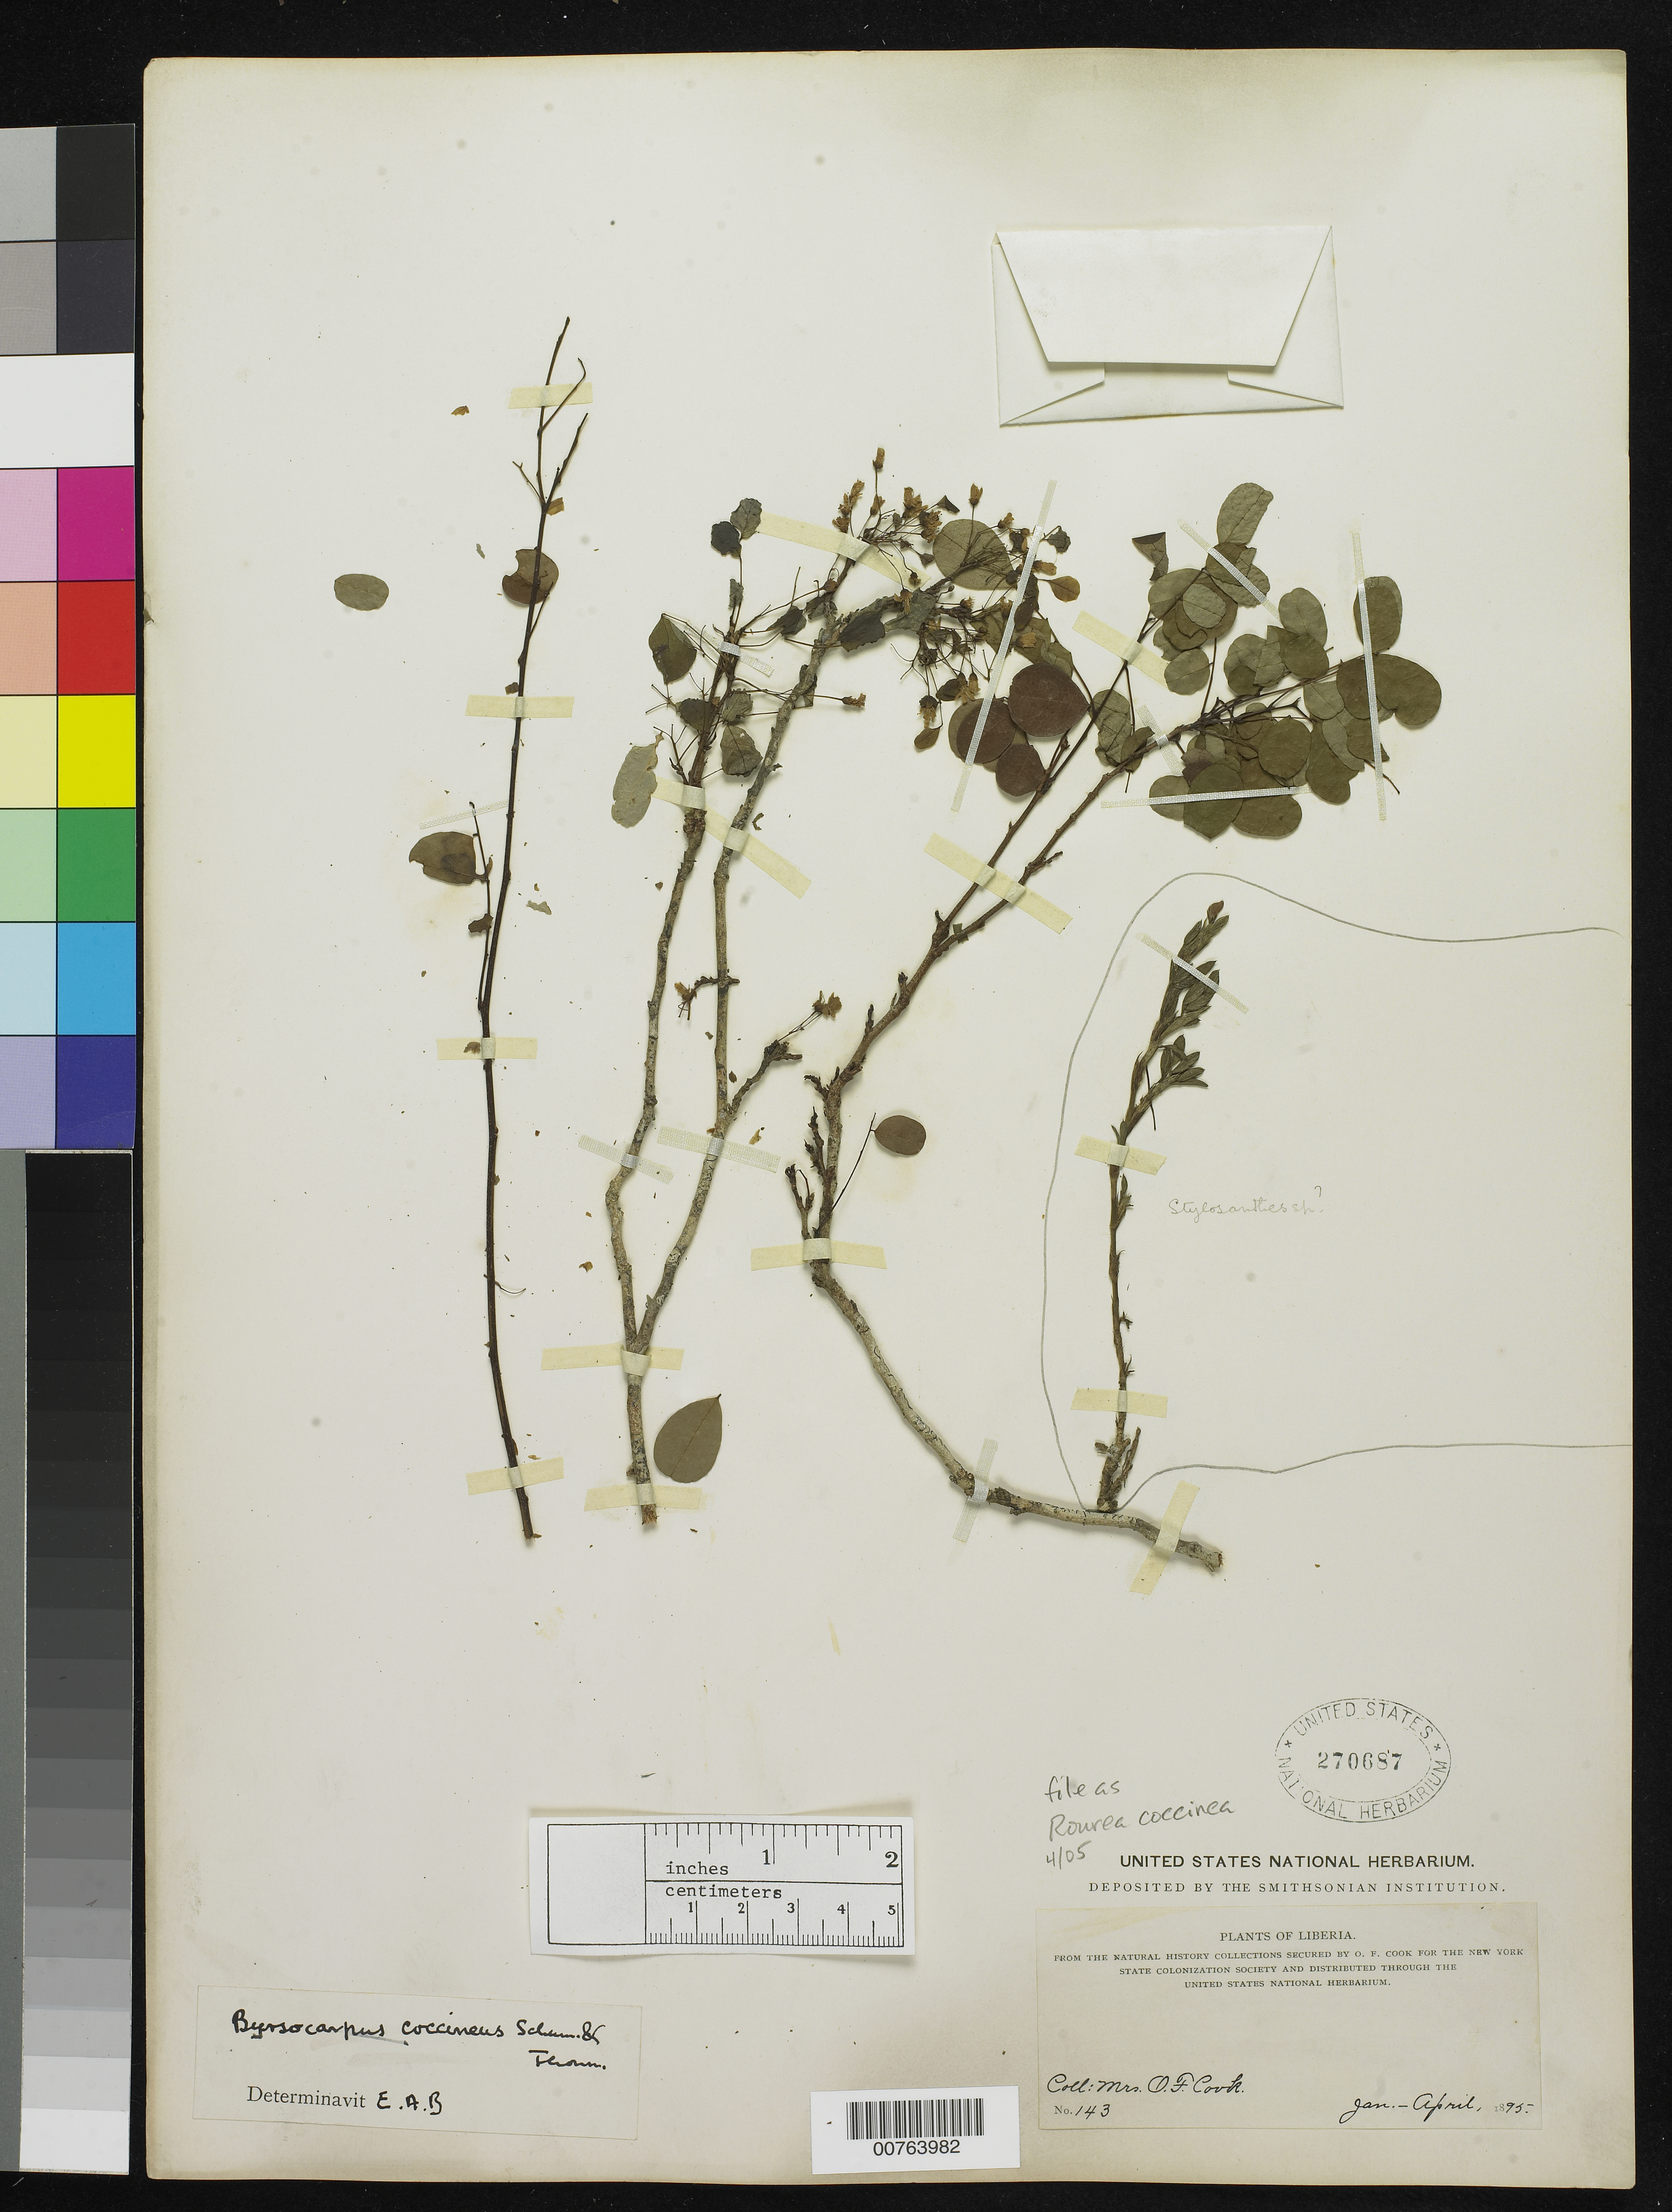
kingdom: Plantae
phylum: Tracheophyta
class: Magnoliopsida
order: Oxalidales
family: Connaraceae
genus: Rourea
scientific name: Rourea coccinea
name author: (Schumach. & Thonn.) Benth.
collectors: Alice C. Cook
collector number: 143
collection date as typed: Jan 1895 to -- Apr 1895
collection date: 1895-01/1895-04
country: Liberia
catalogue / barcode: US 270687